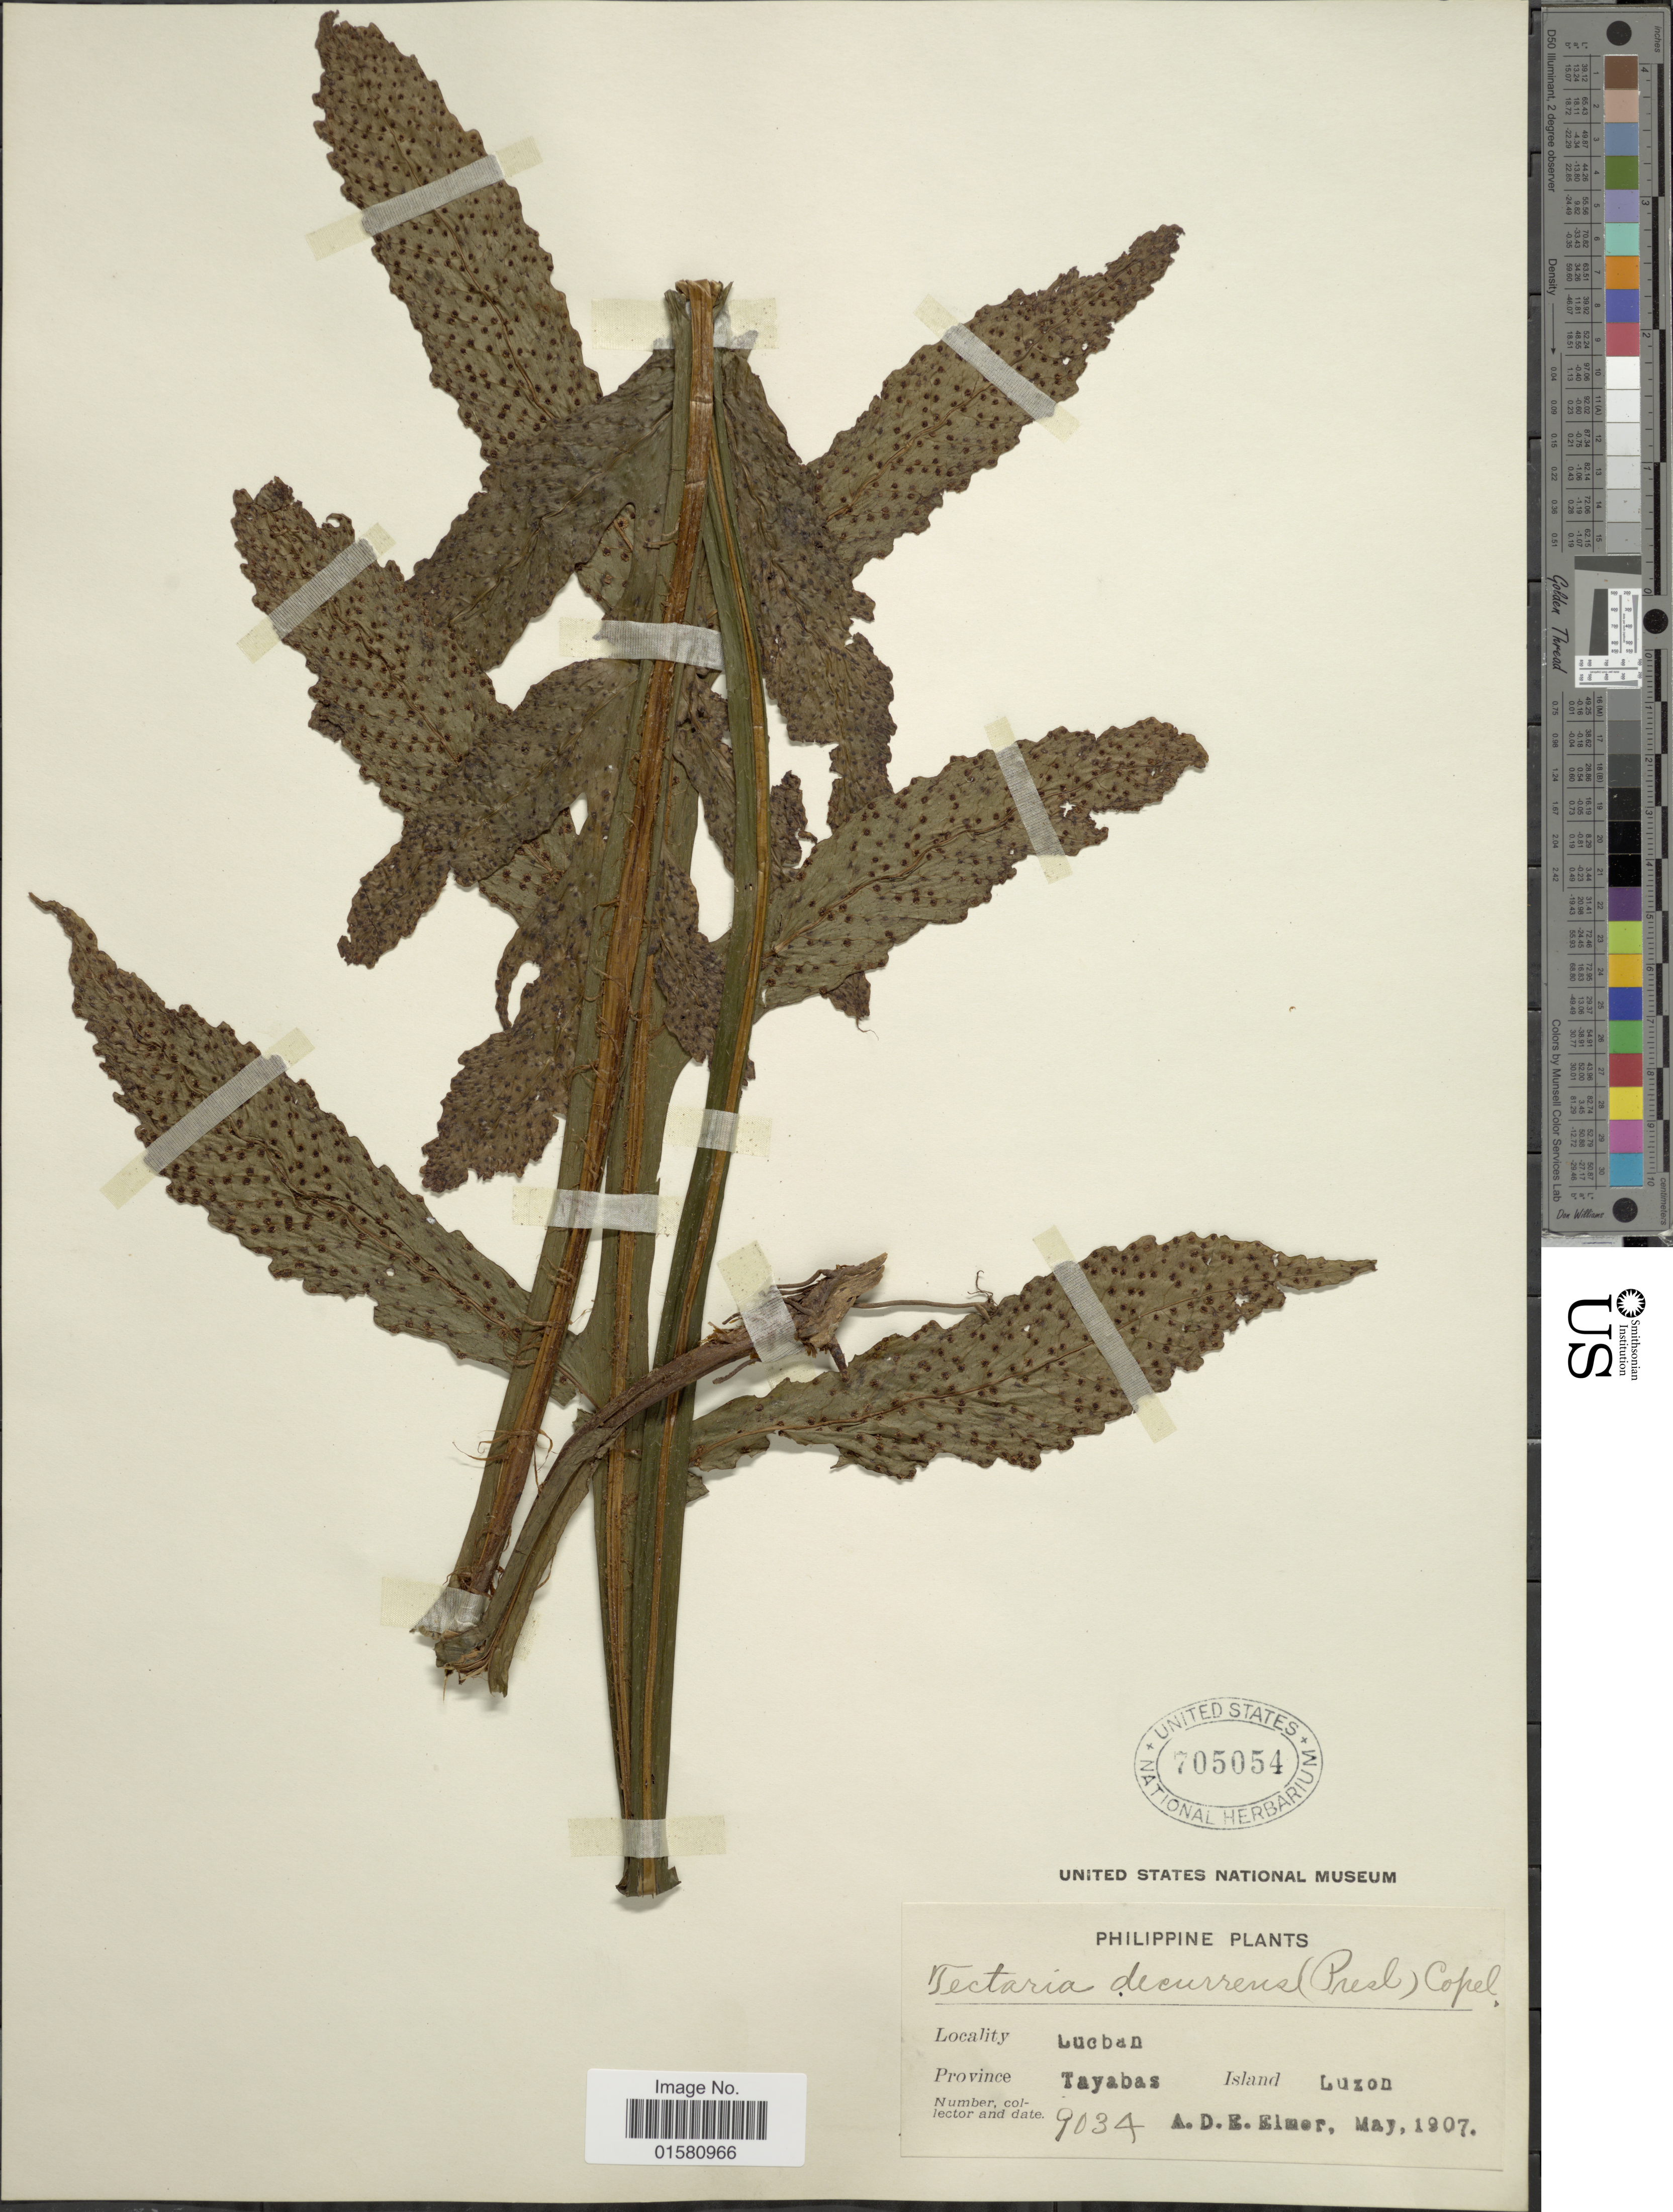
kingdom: Plantae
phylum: Tracheophyta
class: Polypodiopsida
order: Polypodiales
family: Tectariaceae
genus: Tectaria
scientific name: Tectaria decurrens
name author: (Presel.) Copel. in Elmer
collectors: A. D. E. Elmer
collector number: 9034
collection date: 1907-05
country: Philippines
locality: Lucban, tayabas, Island Luzon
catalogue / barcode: US 705054